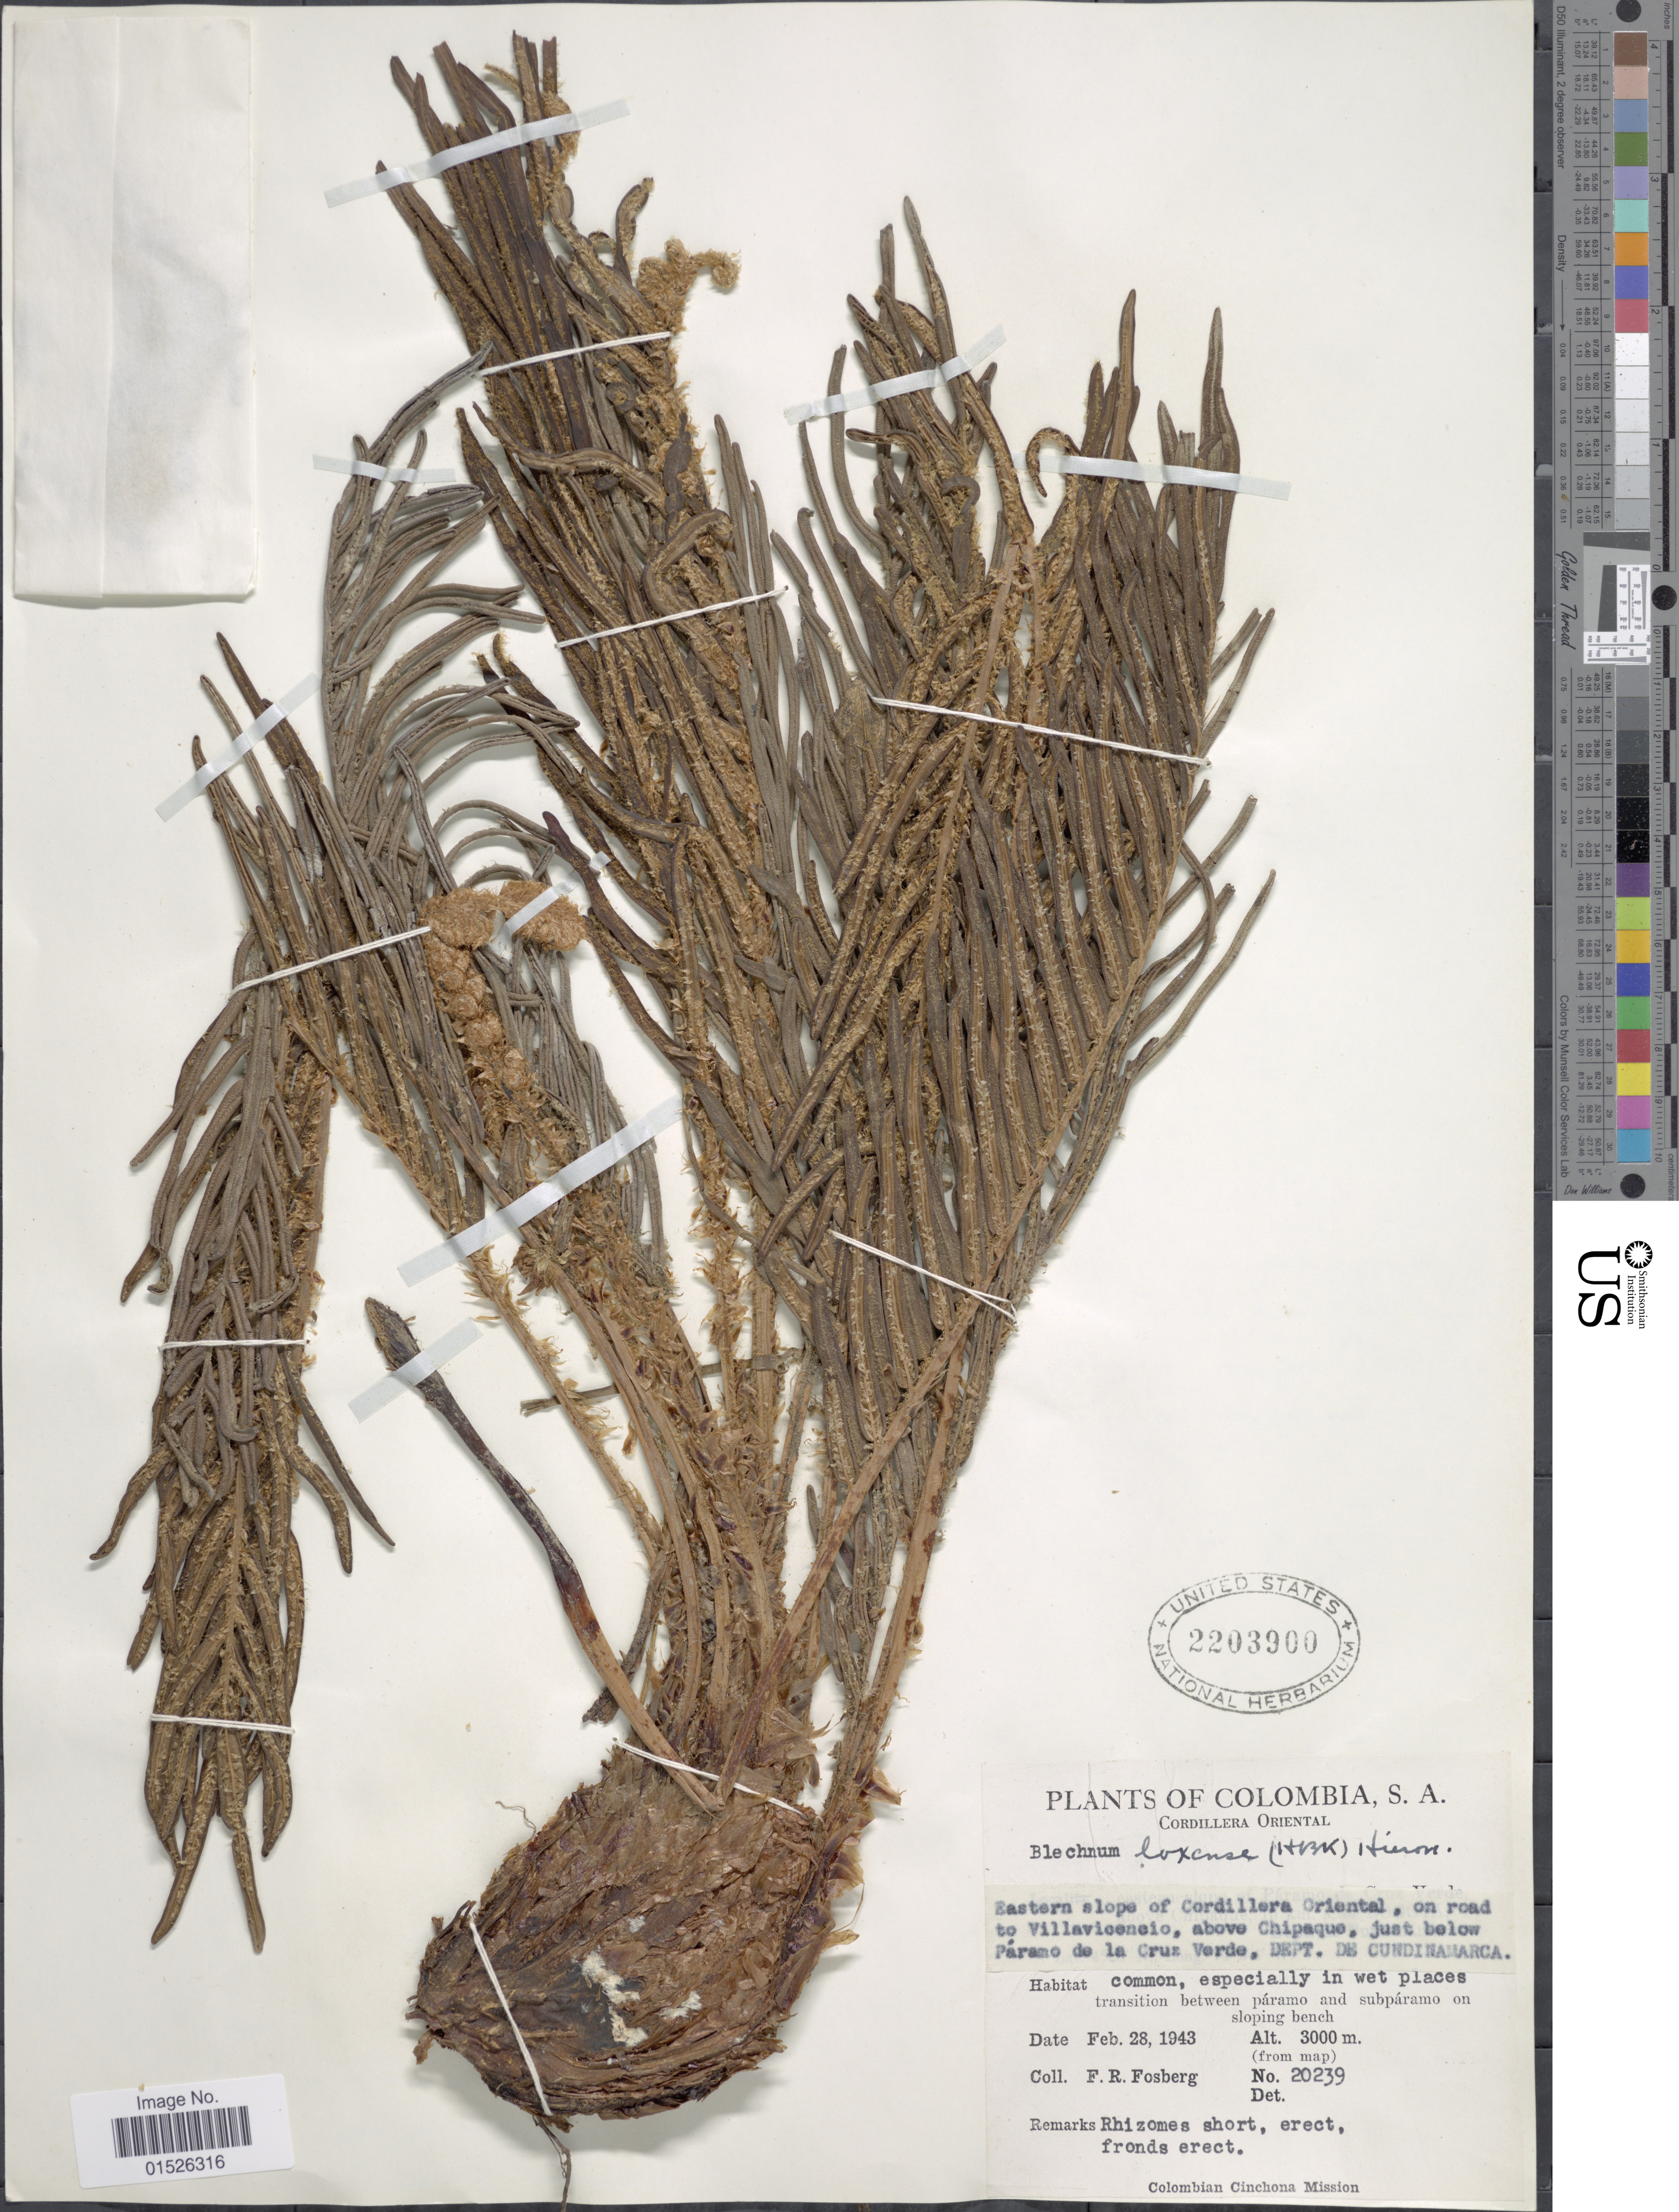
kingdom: Plantae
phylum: Tracheophyta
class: Polypodiopsida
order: Polypodiales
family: Blechnaceae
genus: Blechnum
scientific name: Blechnum loxense var. loxense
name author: (Kunth) Hook. ex Salomon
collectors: F. R. Fosberg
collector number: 20239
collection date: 1943-02-28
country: Colombia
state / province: Cundinamarca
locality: Eastern slope of Cordillera Oriental, on road to Villavicencio, above Chipaque, just below Paramo de la Cruz Verde, Dept. de Cundinamarca,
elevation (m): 3000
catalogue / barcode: US 2203900